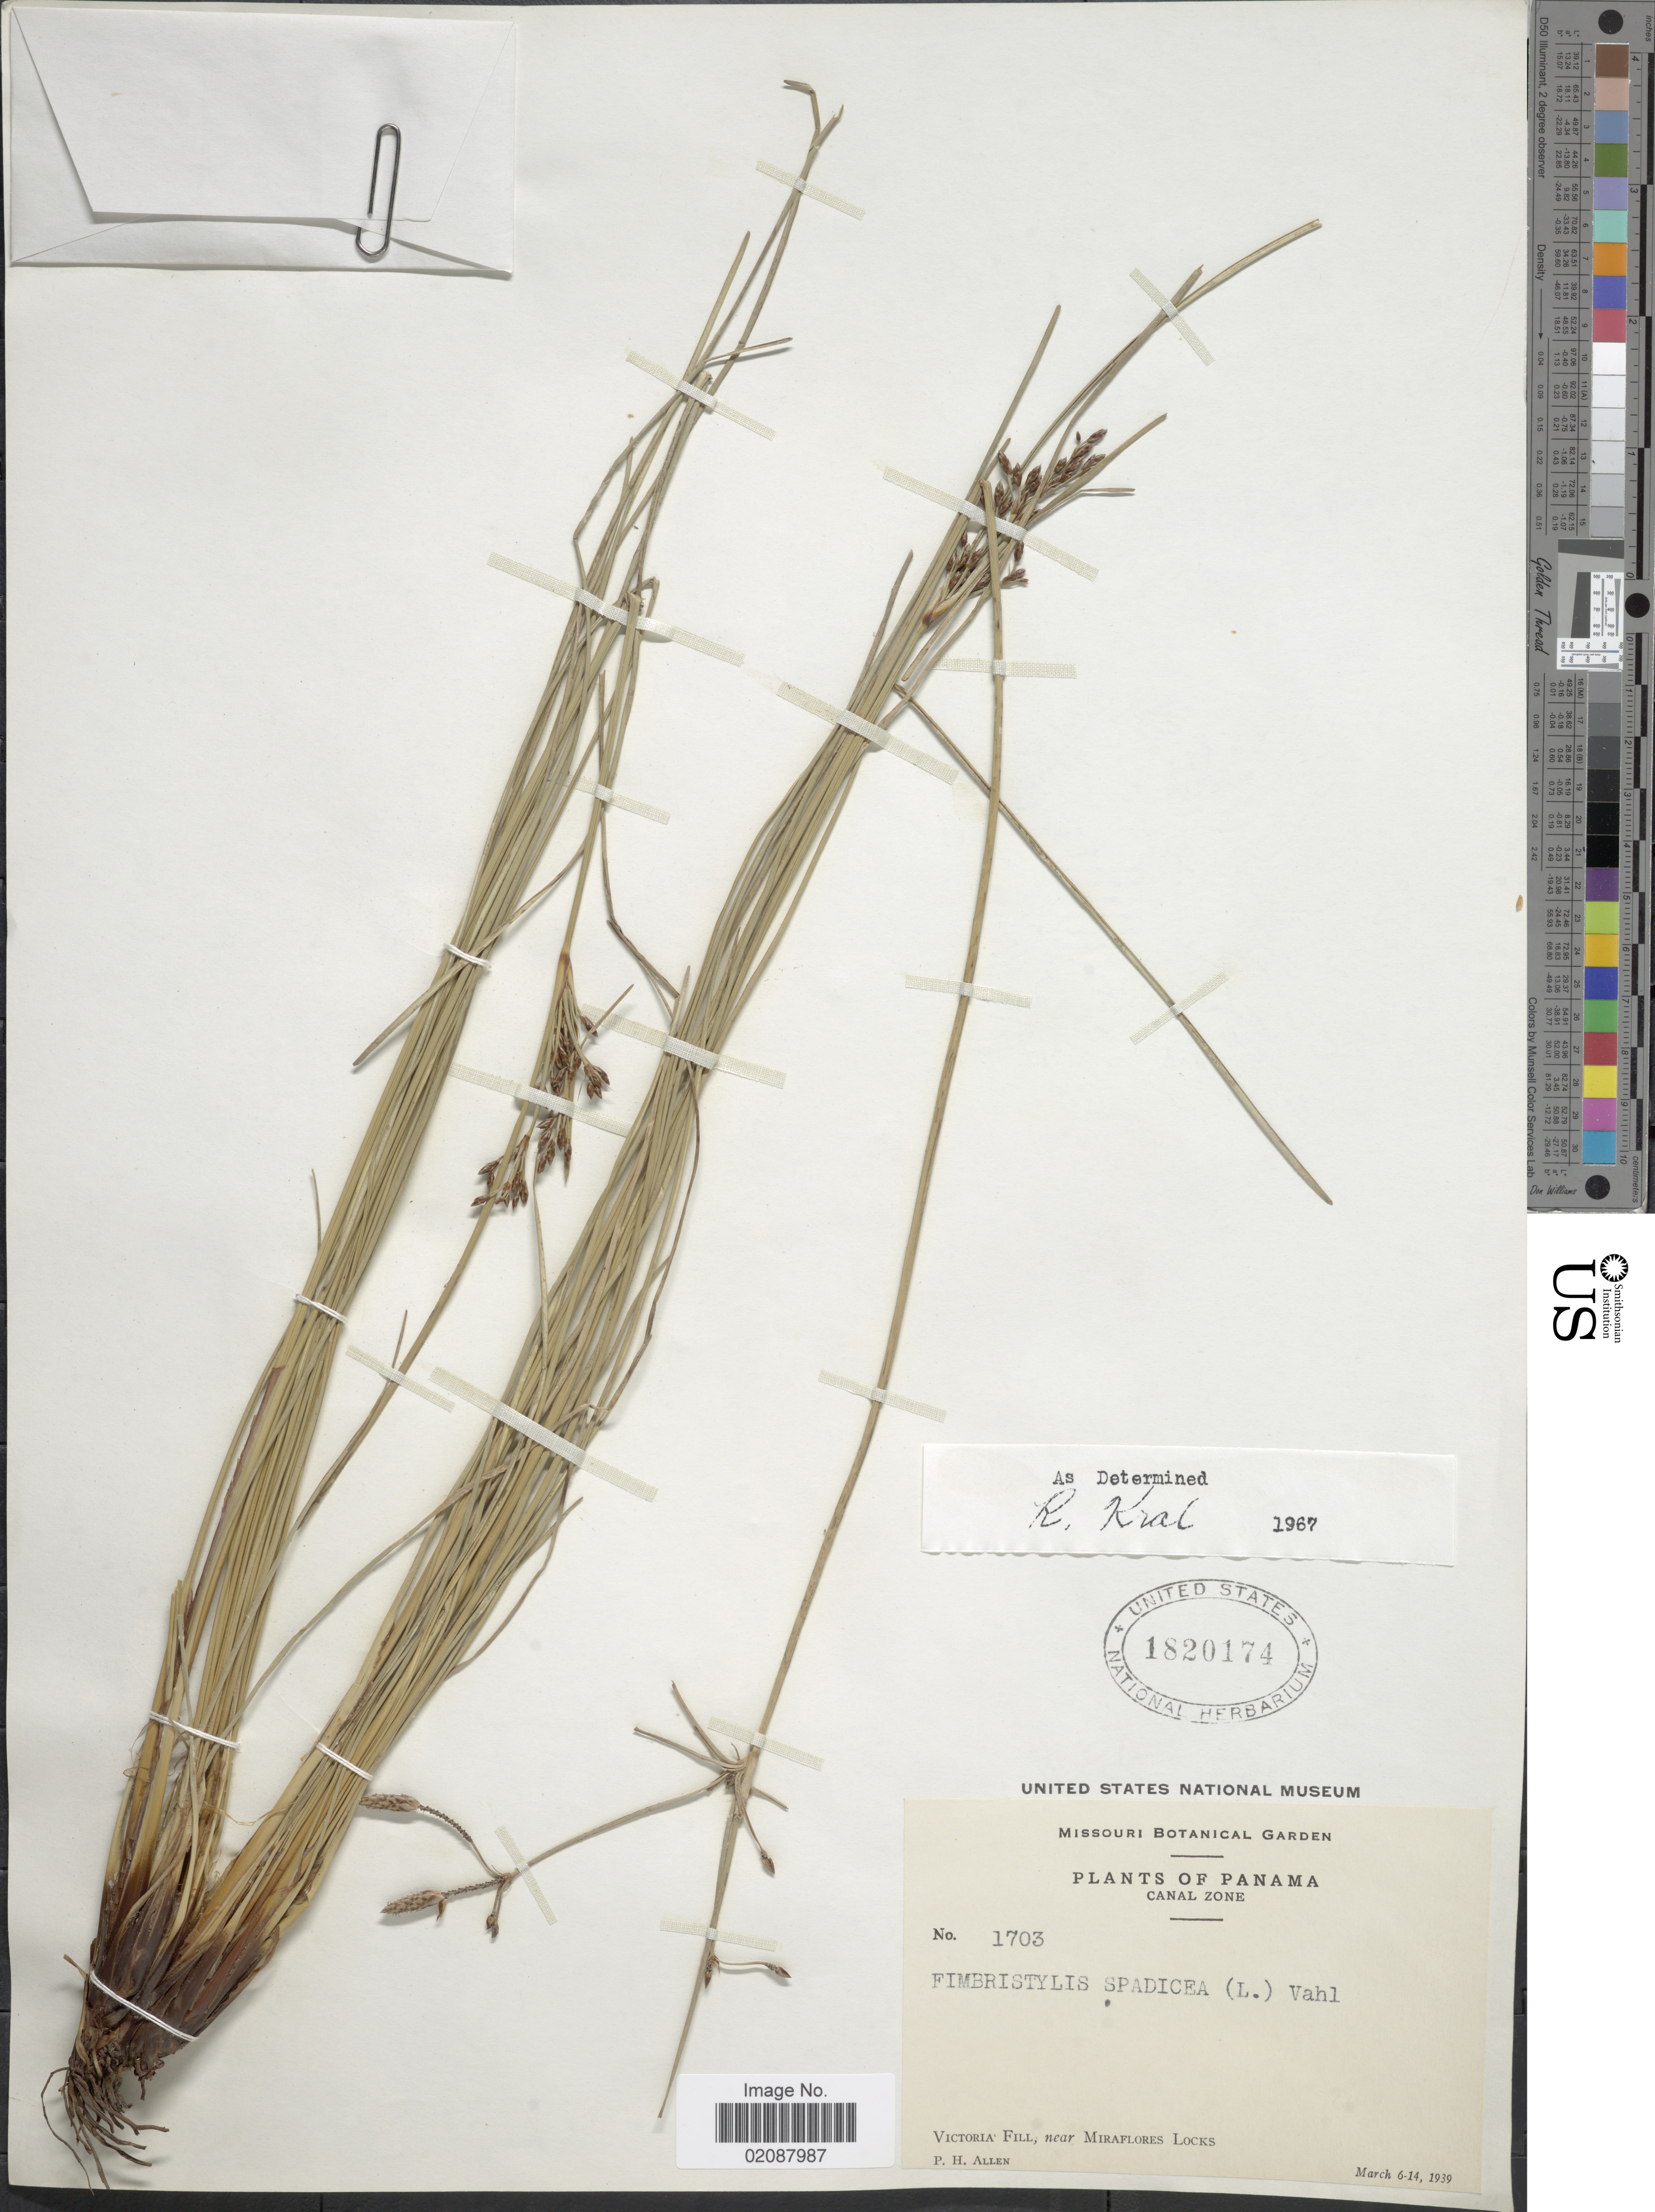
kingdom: Plantae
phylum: Tracheophyta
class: Liliopsida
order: Poales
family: Cyperaceae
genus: Fimbristylis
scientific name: Fimbristylis spadicea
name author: (L.) Vahl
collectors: P. H. Allen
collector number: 1703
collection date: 1939-03-06/1939-03-14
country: Panama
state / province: Panamá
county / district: Canal Zone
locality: Canal Zone. Victoria Fill, near Miraflores Locks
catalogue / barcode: US 1820174